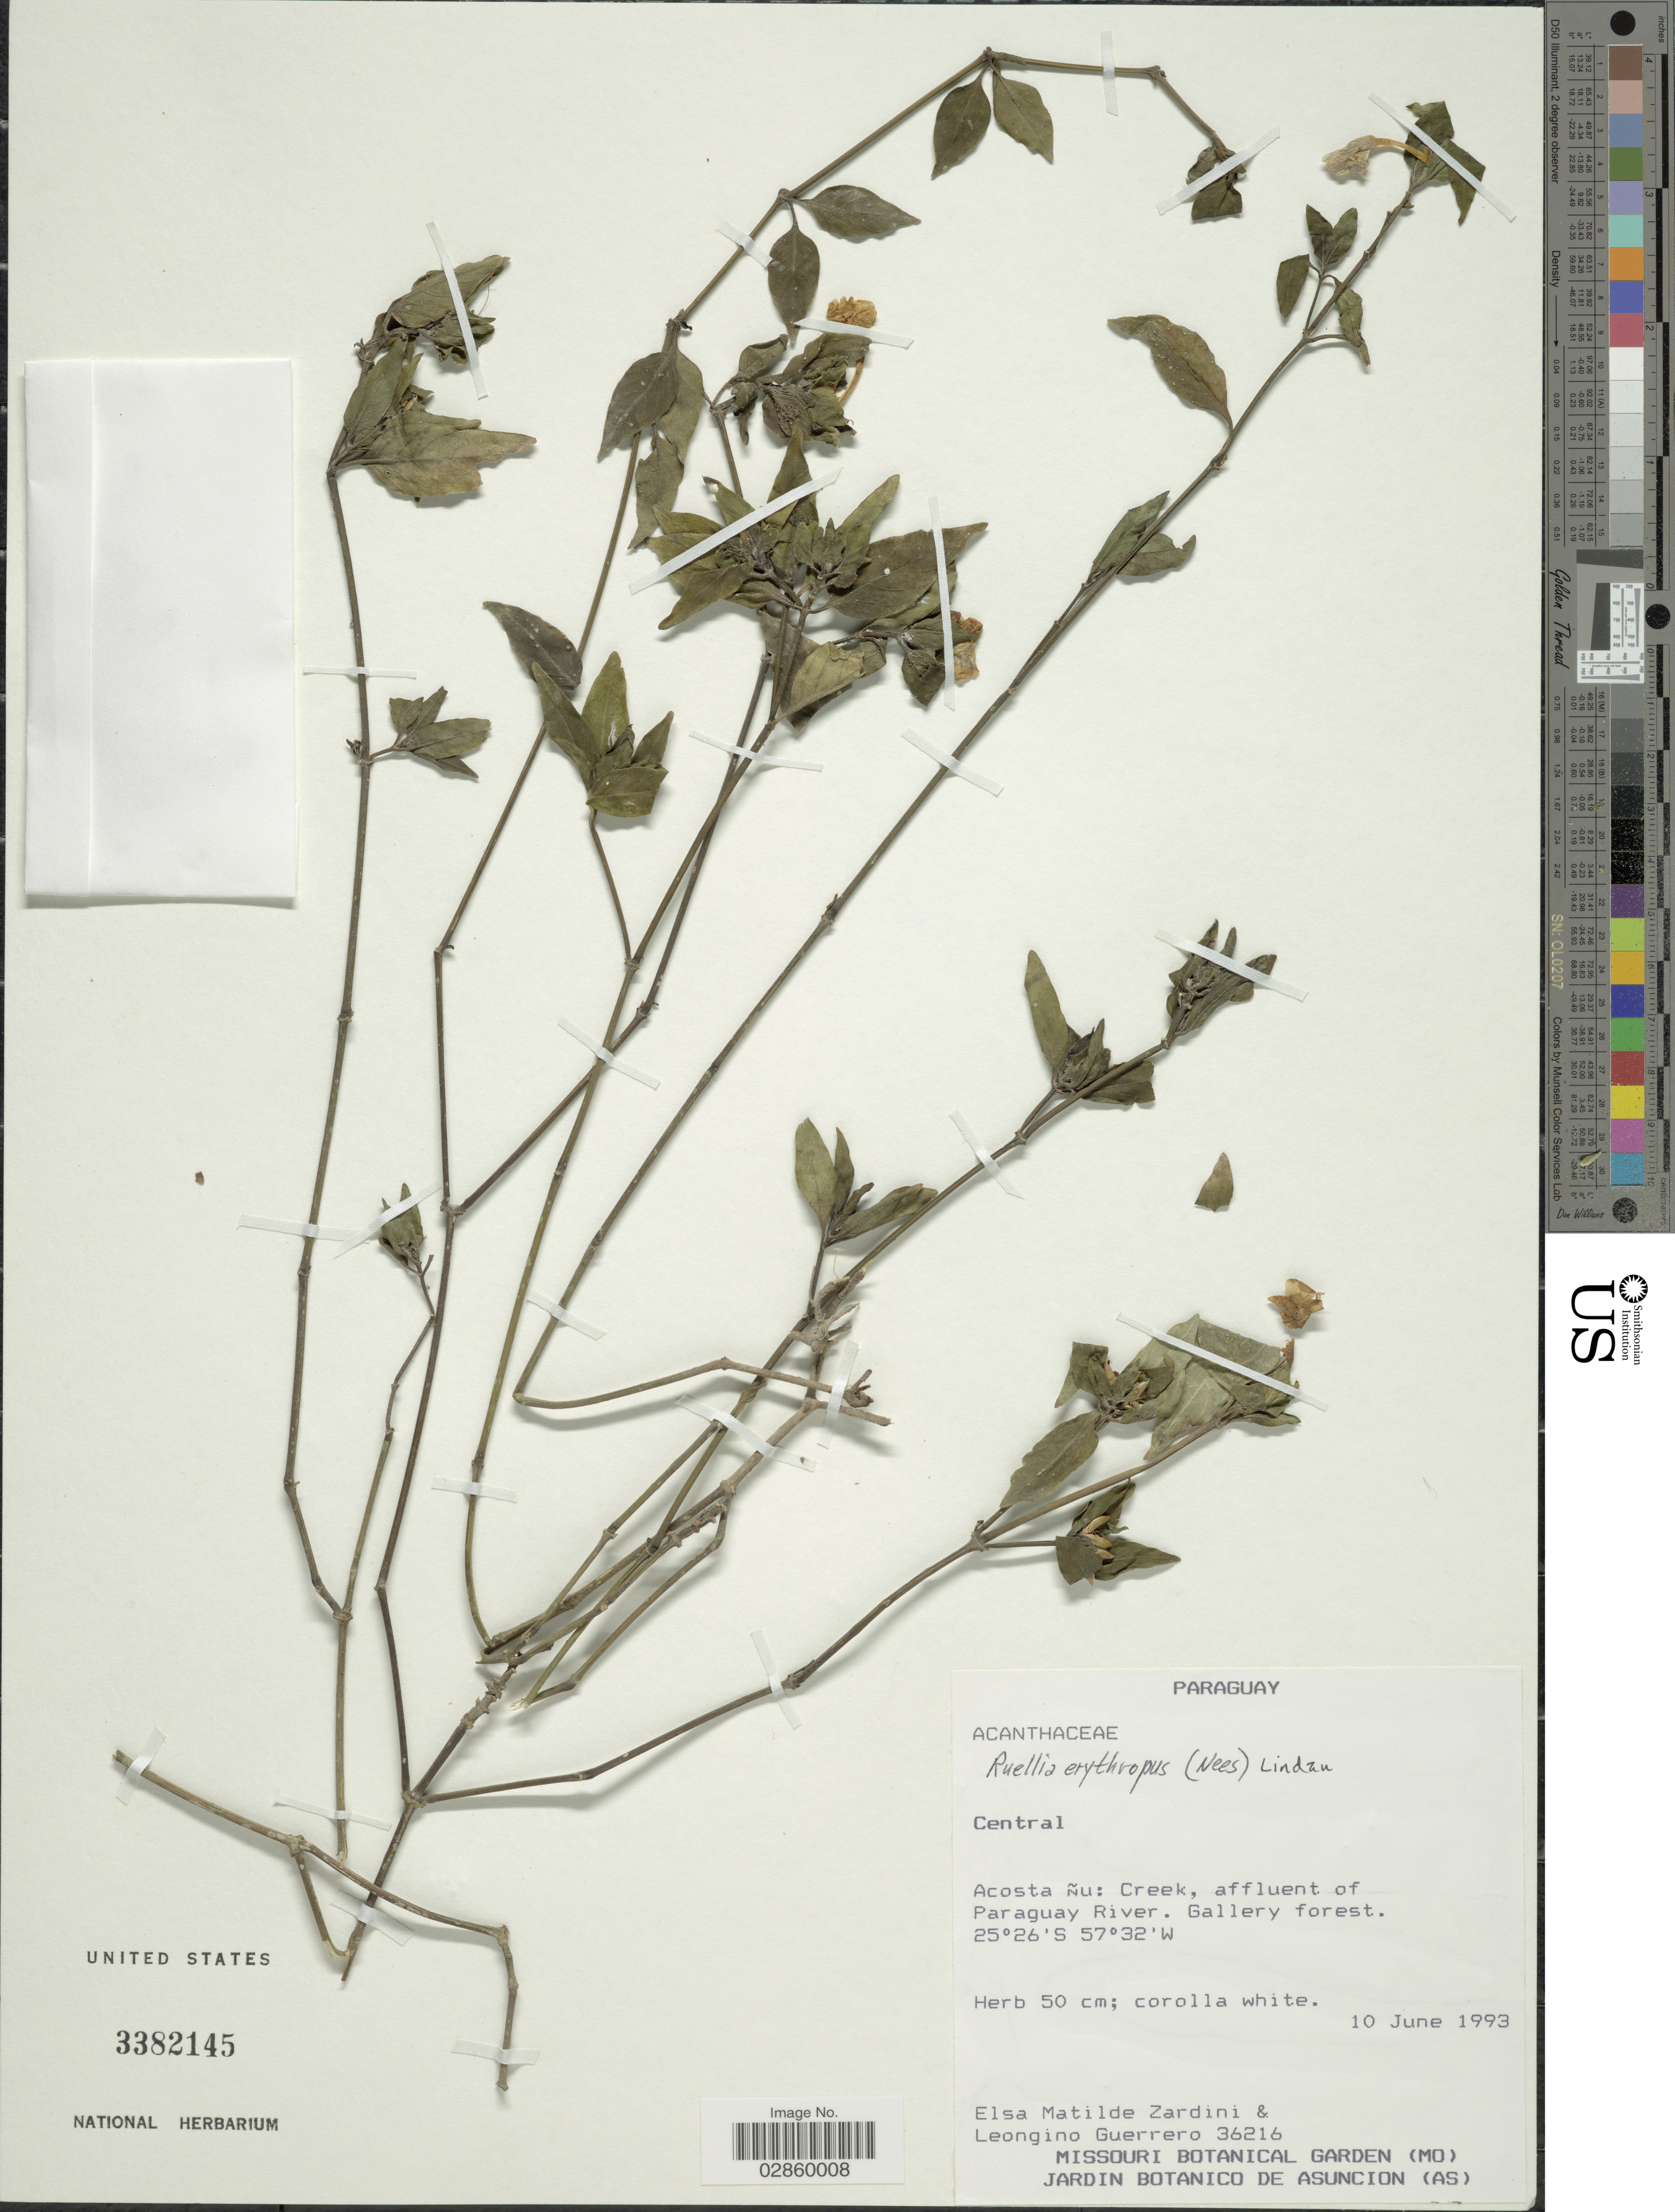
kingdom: Plantae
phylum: Tracheophyta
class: Magnoliopsida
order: Lamiales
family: Acanthaceae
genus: Ruellia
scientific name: Ruellia erythropus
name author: (Nees) Lindau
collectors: E. M. Zardini & L. Guerrero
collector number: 36216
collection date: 1993-06-10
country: Paraguay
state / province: Central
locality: Acosta ñu: Creek, affluent of Paraguay River.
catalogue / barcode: US 3382145